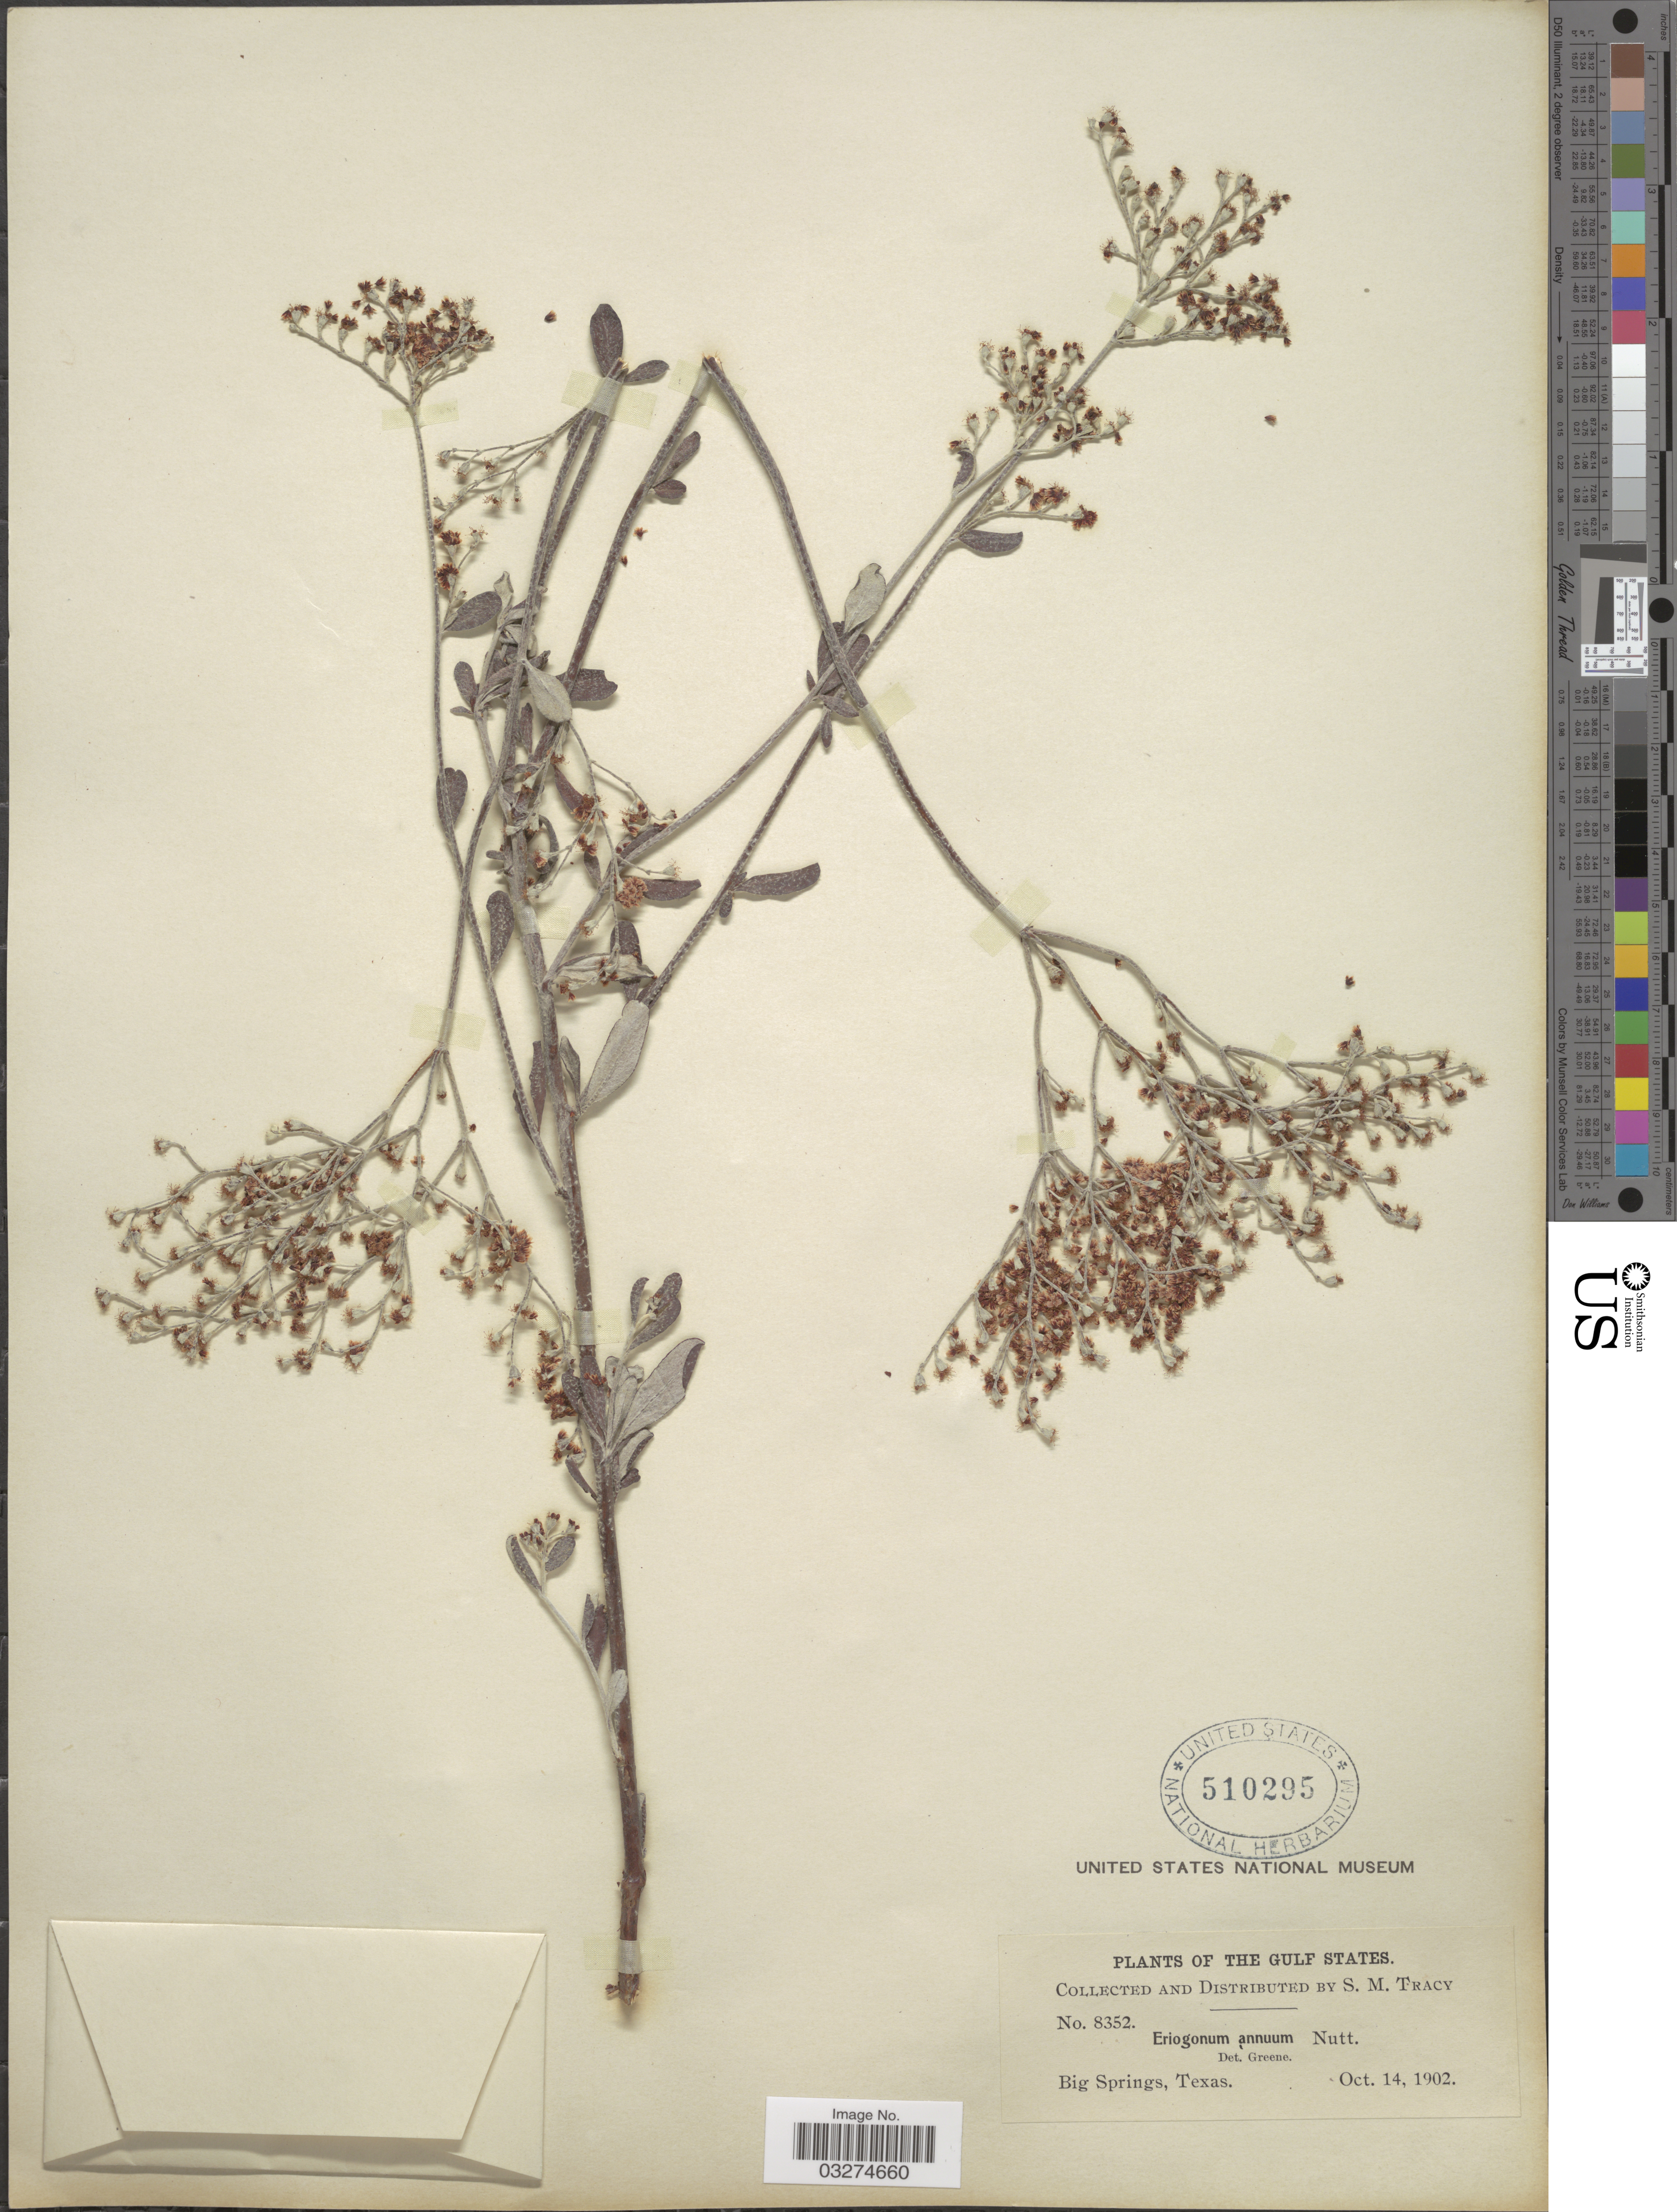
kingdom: Plantae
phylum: Tracheophyta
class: Magnoliopsida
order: Caryophyllales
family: Polygonaceae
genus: Eriogonum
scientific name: Eriogonum annuum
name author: Nutt.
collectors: S. M. Tracy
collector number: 8352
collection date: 1902-10-14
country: United States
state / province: Texas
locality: The Gulf States. Big Springs.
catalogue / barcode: US 510295